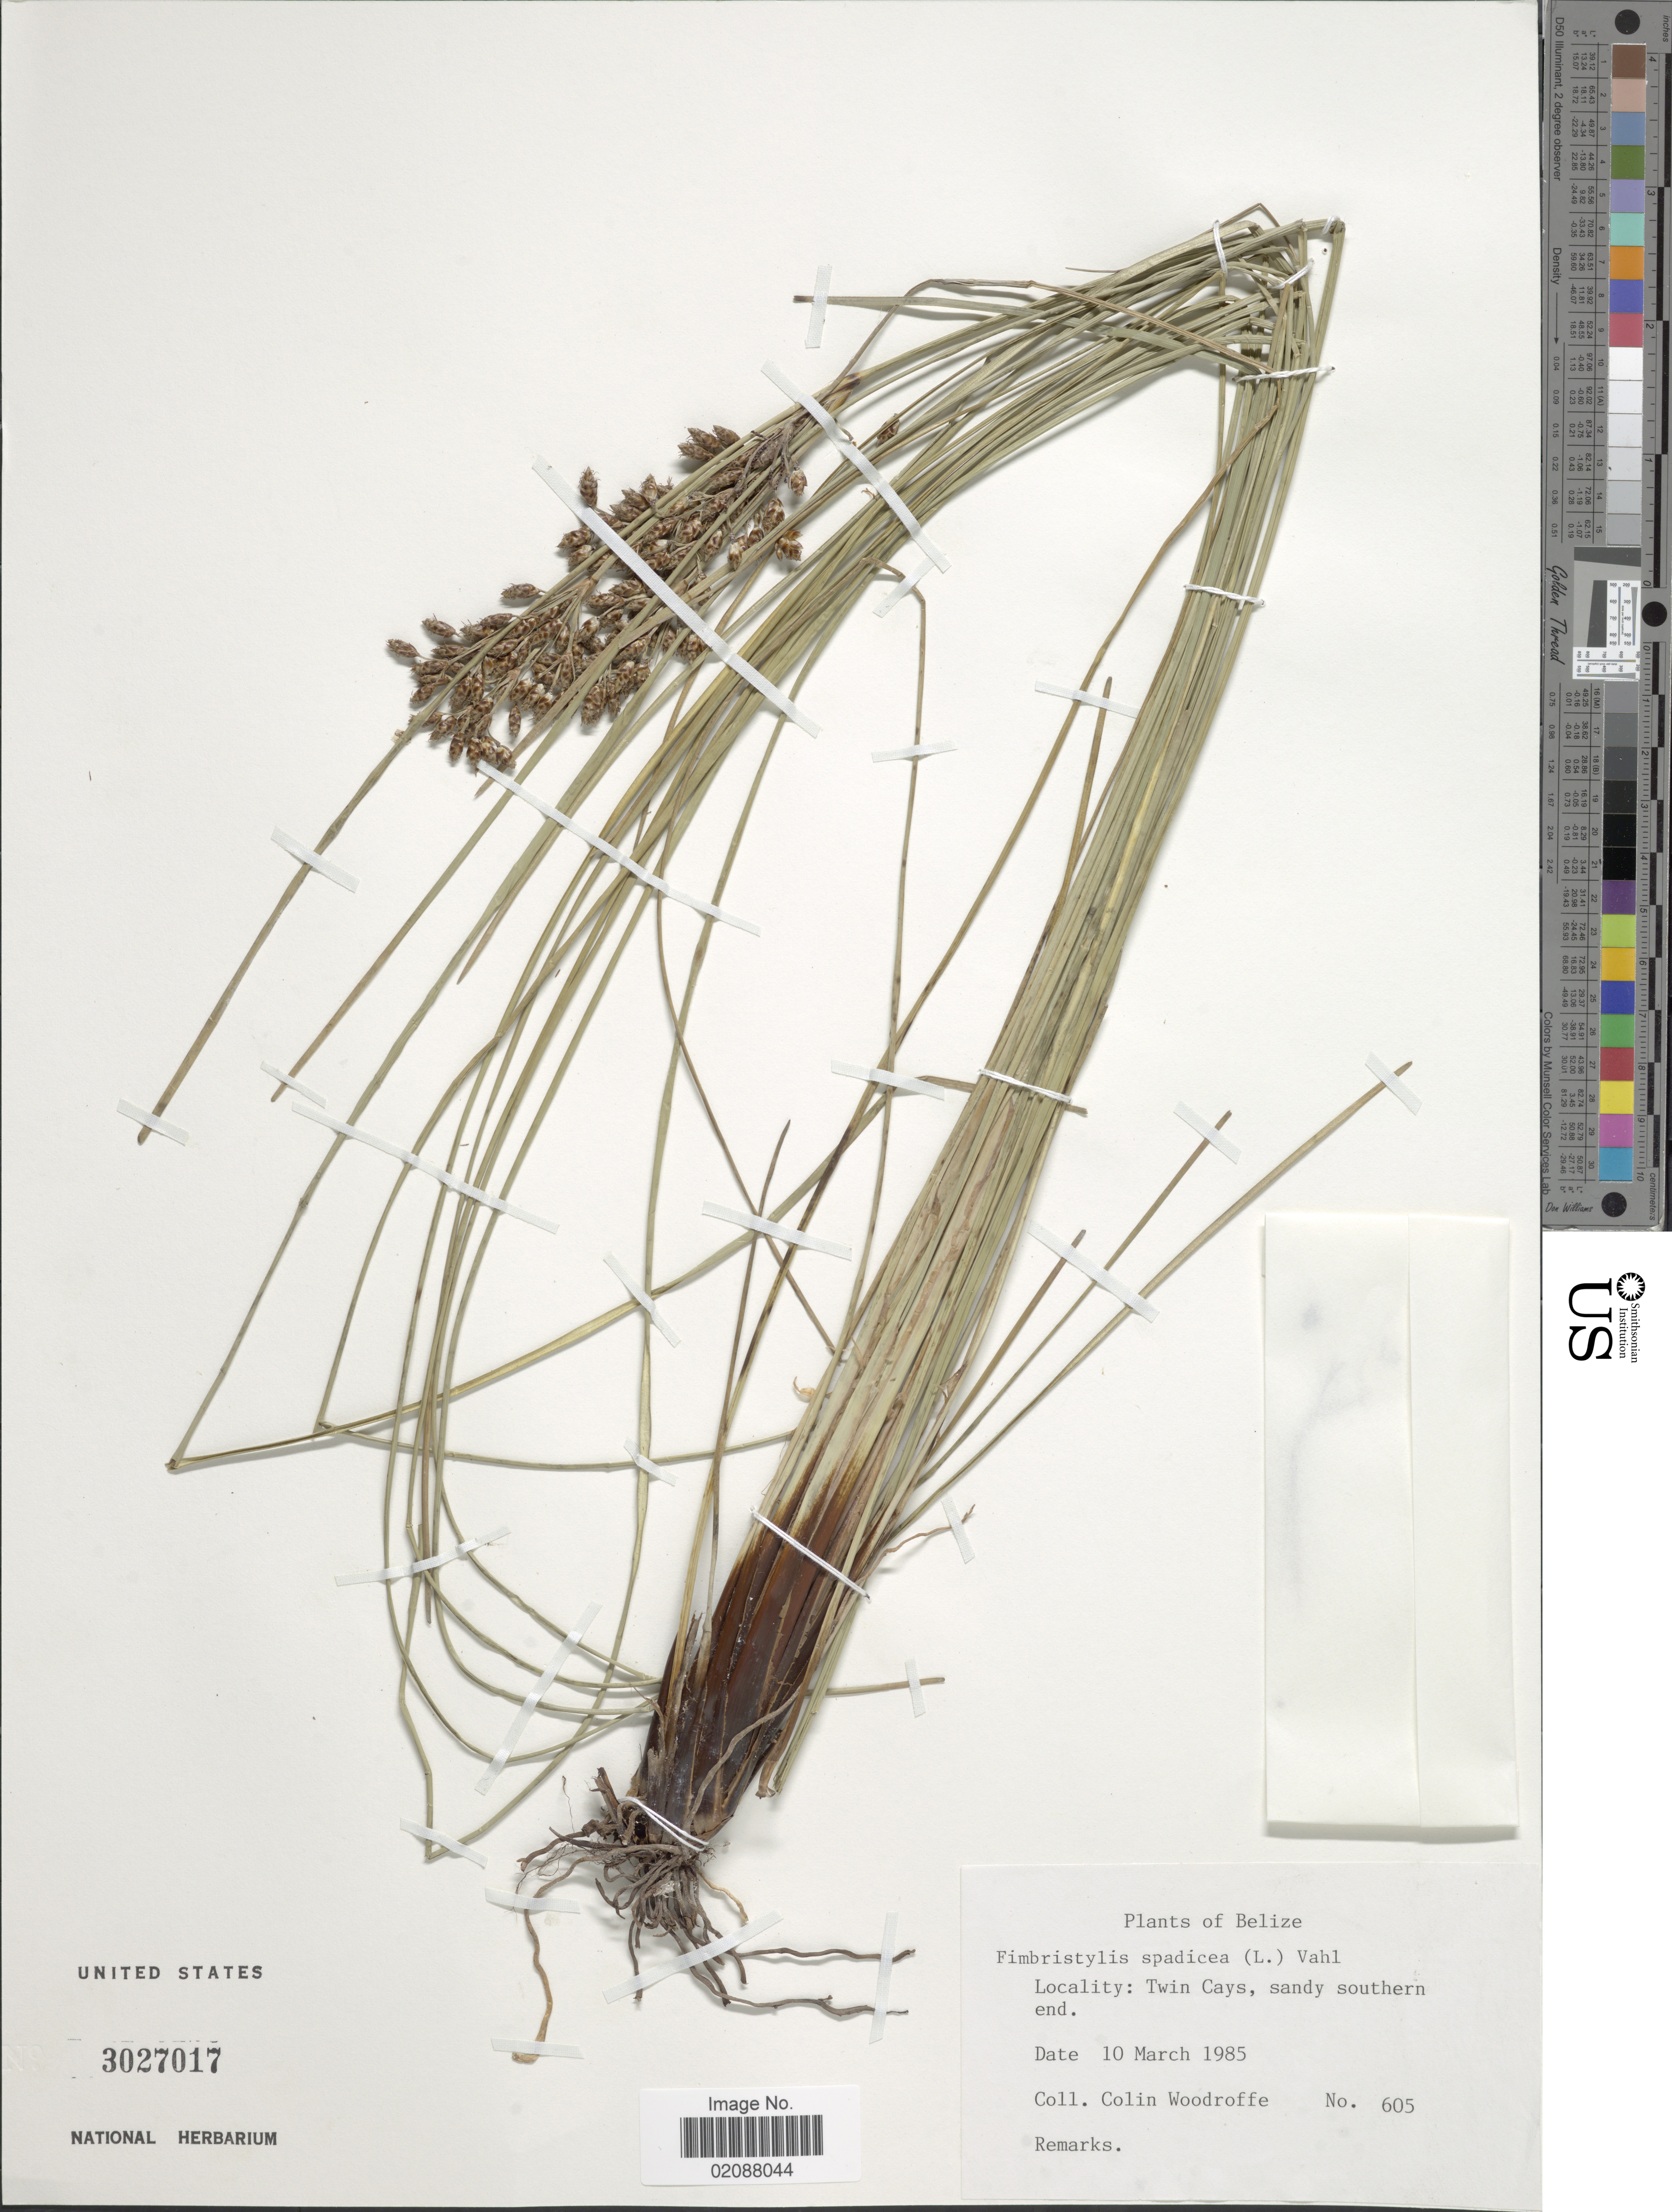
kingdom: Plantae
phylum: Tracheophyta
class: Liliopsida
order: Poales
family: Cyperaceae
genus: Fimbristylis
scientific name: Fimbristylis spadicea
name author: (L.) Vahl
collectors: C. Woodroffe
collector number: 605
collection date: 1985-03-10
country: Belize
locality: Twin Cays, sandy southern end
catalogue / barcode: US 3027017